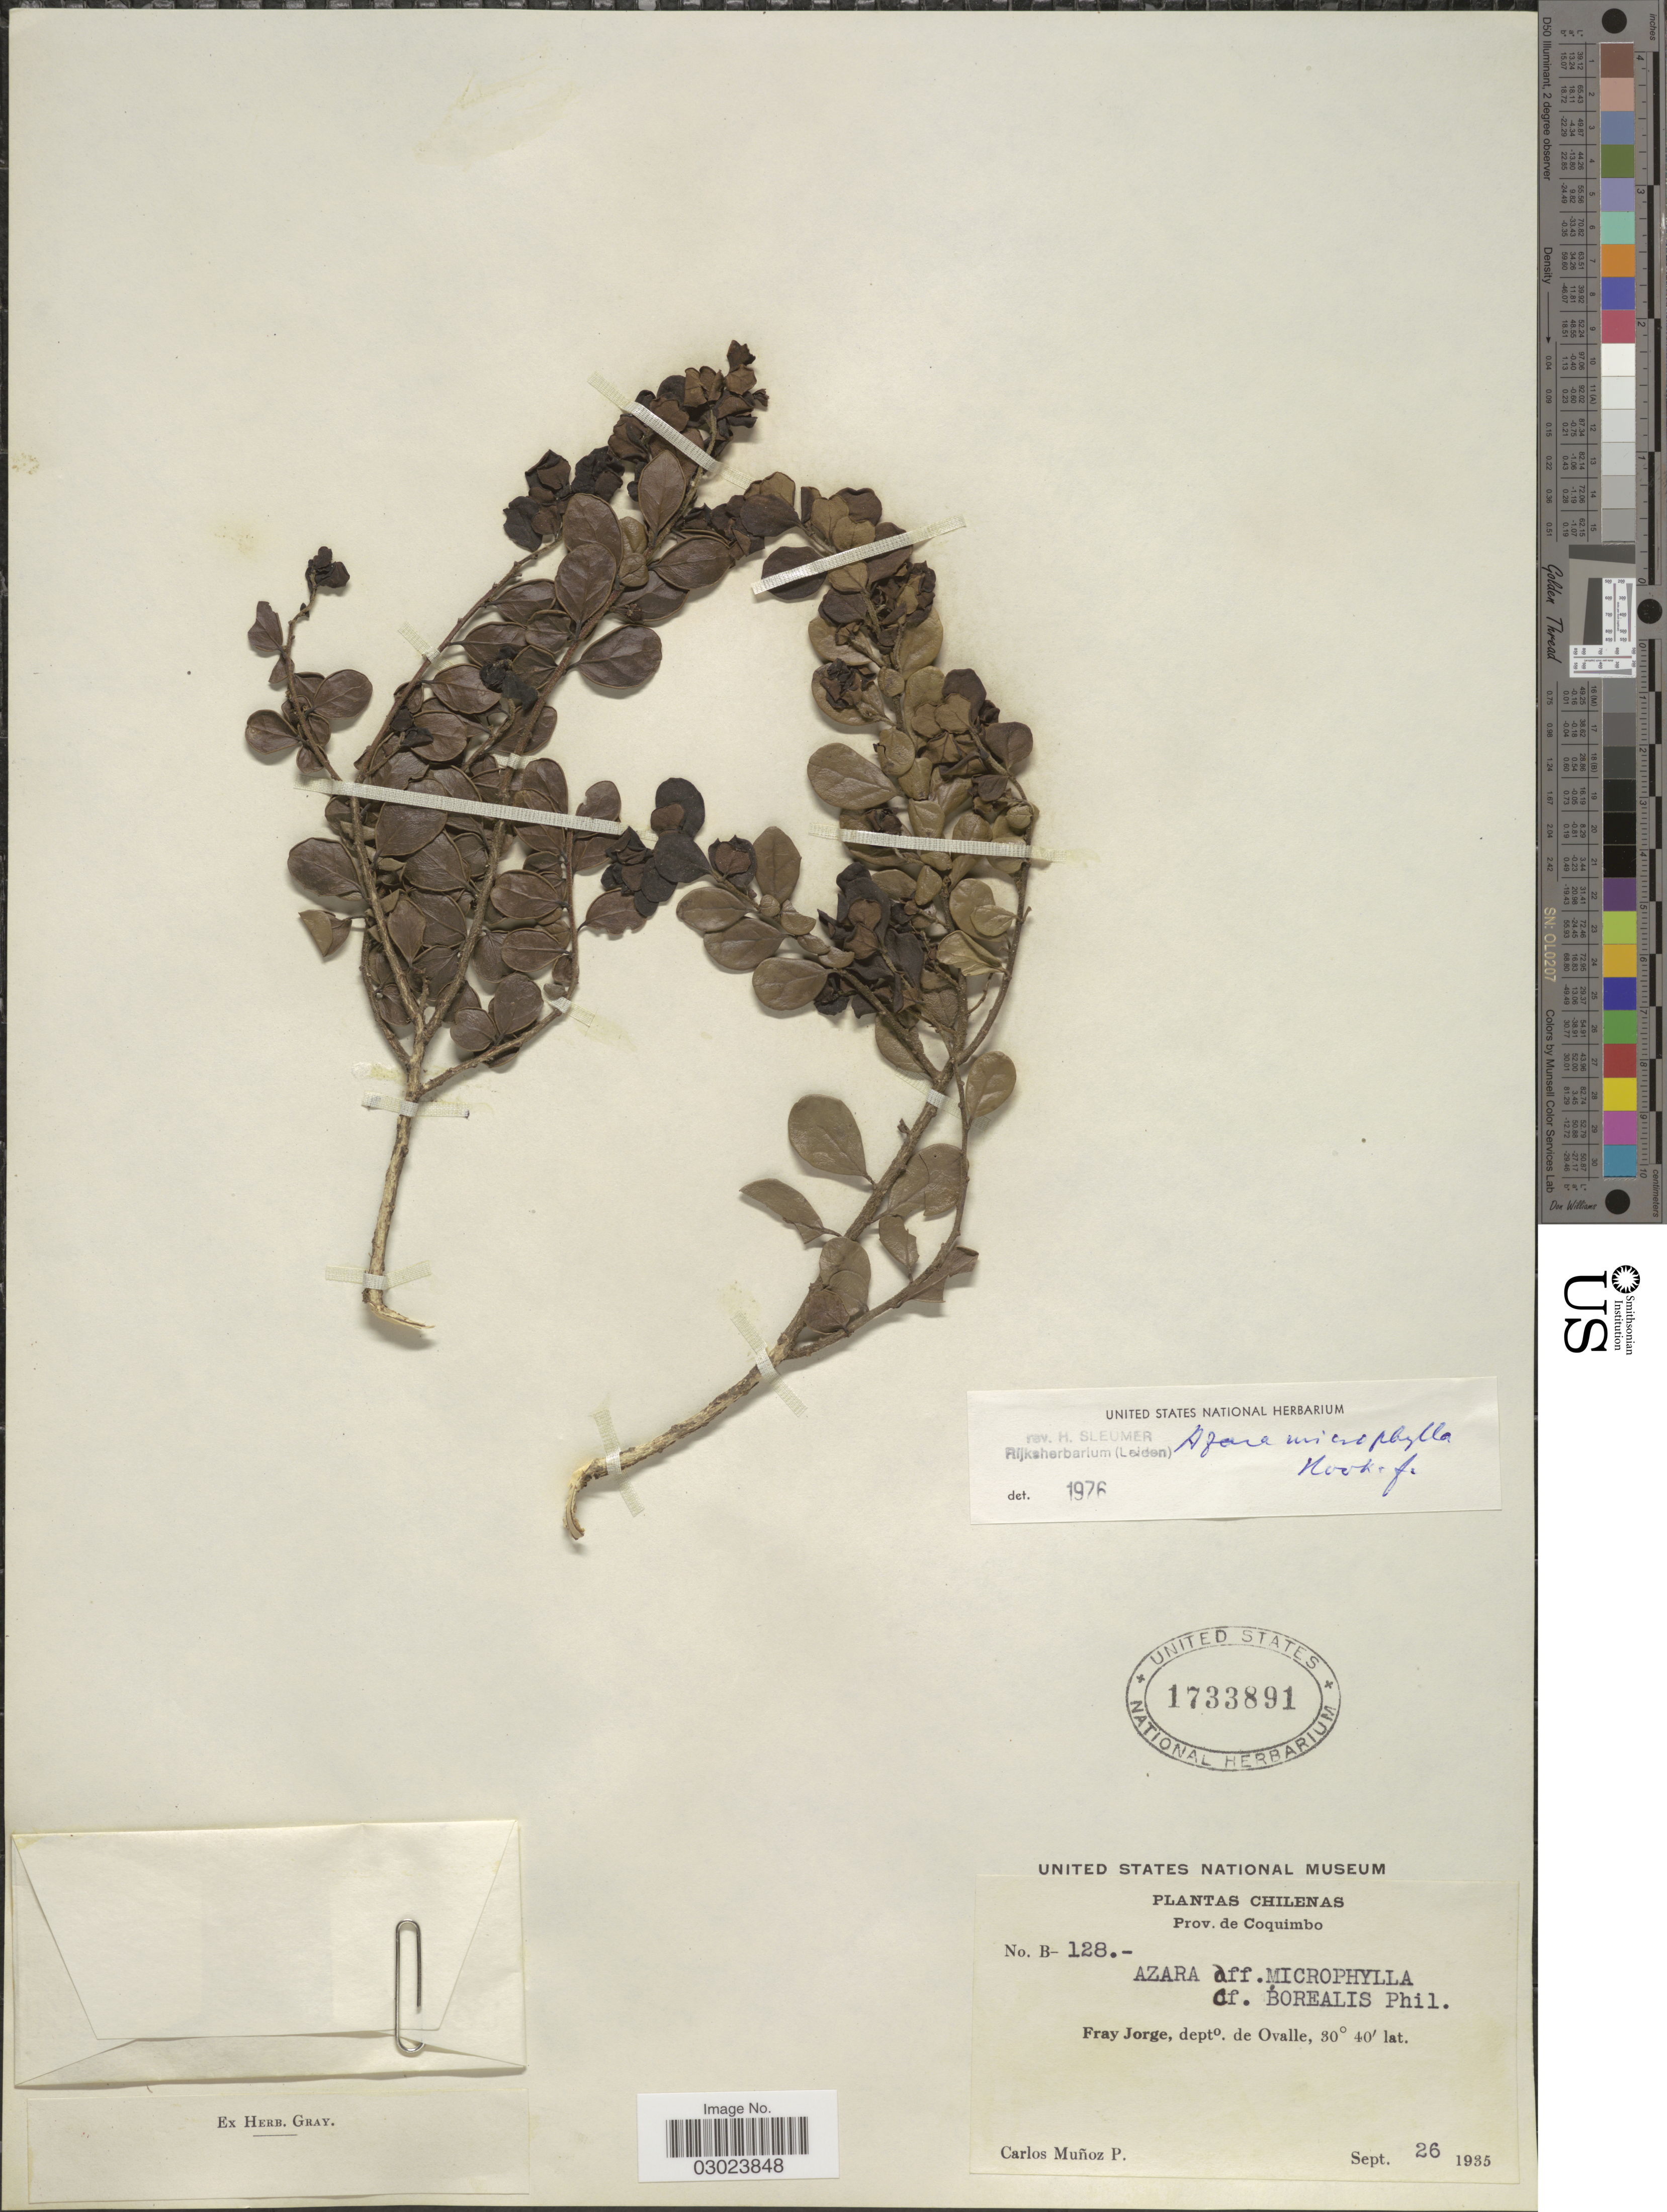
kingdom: Plantae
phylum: Tracheophyta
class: Magnoliopsida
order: Malpighiales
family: Salicaceae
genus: Azara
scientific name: Azara microphylla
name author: Hook. f.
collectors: C. Munoz P.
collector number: B-128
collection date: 1935-09-26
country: Chile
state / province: Coquimbo (IV)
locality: Fray Jorge, depto. de Ovalle.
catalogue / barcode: US 1733891